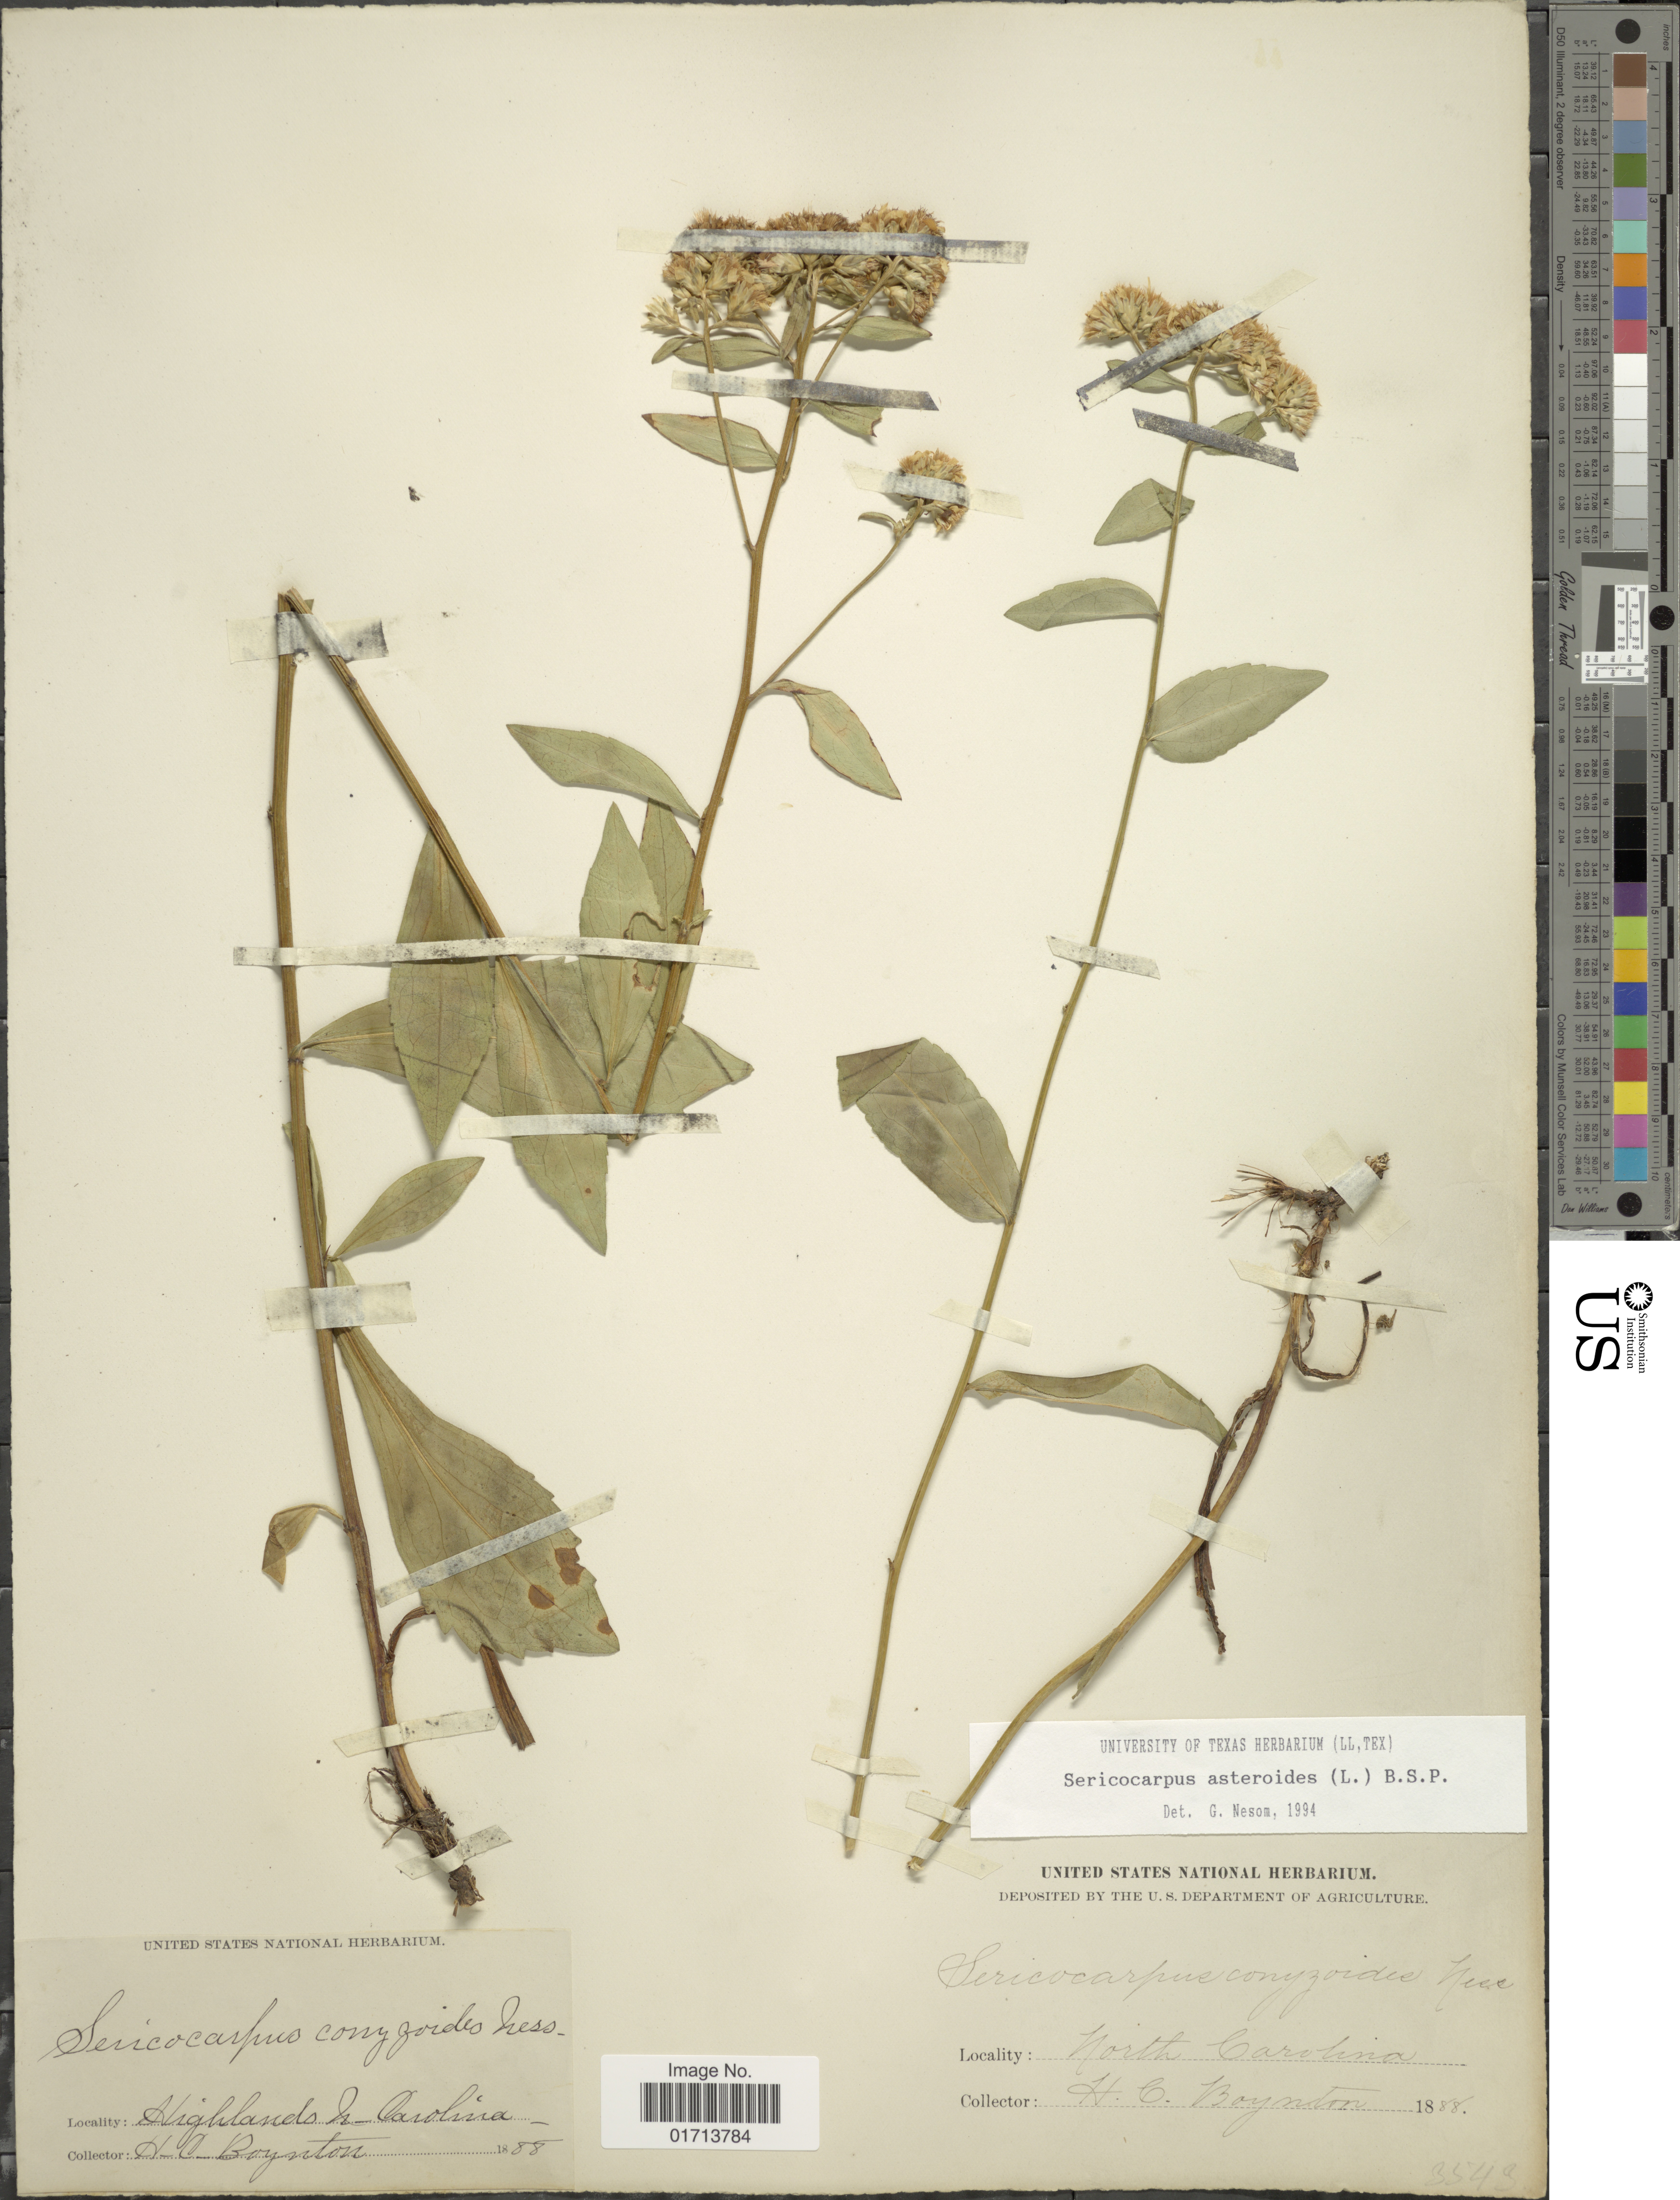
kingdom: Plantae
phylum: Tracheophyta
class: Magnoliopsida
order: Asterales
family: Asteraceae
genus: Sericocarpus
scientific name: Sericocarpus asteroides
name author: (L.) Britton, Stearns & Poggenb.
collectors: C. Boynton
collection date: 1888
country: United States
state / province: North Carolina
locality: Highlands N. Carolina